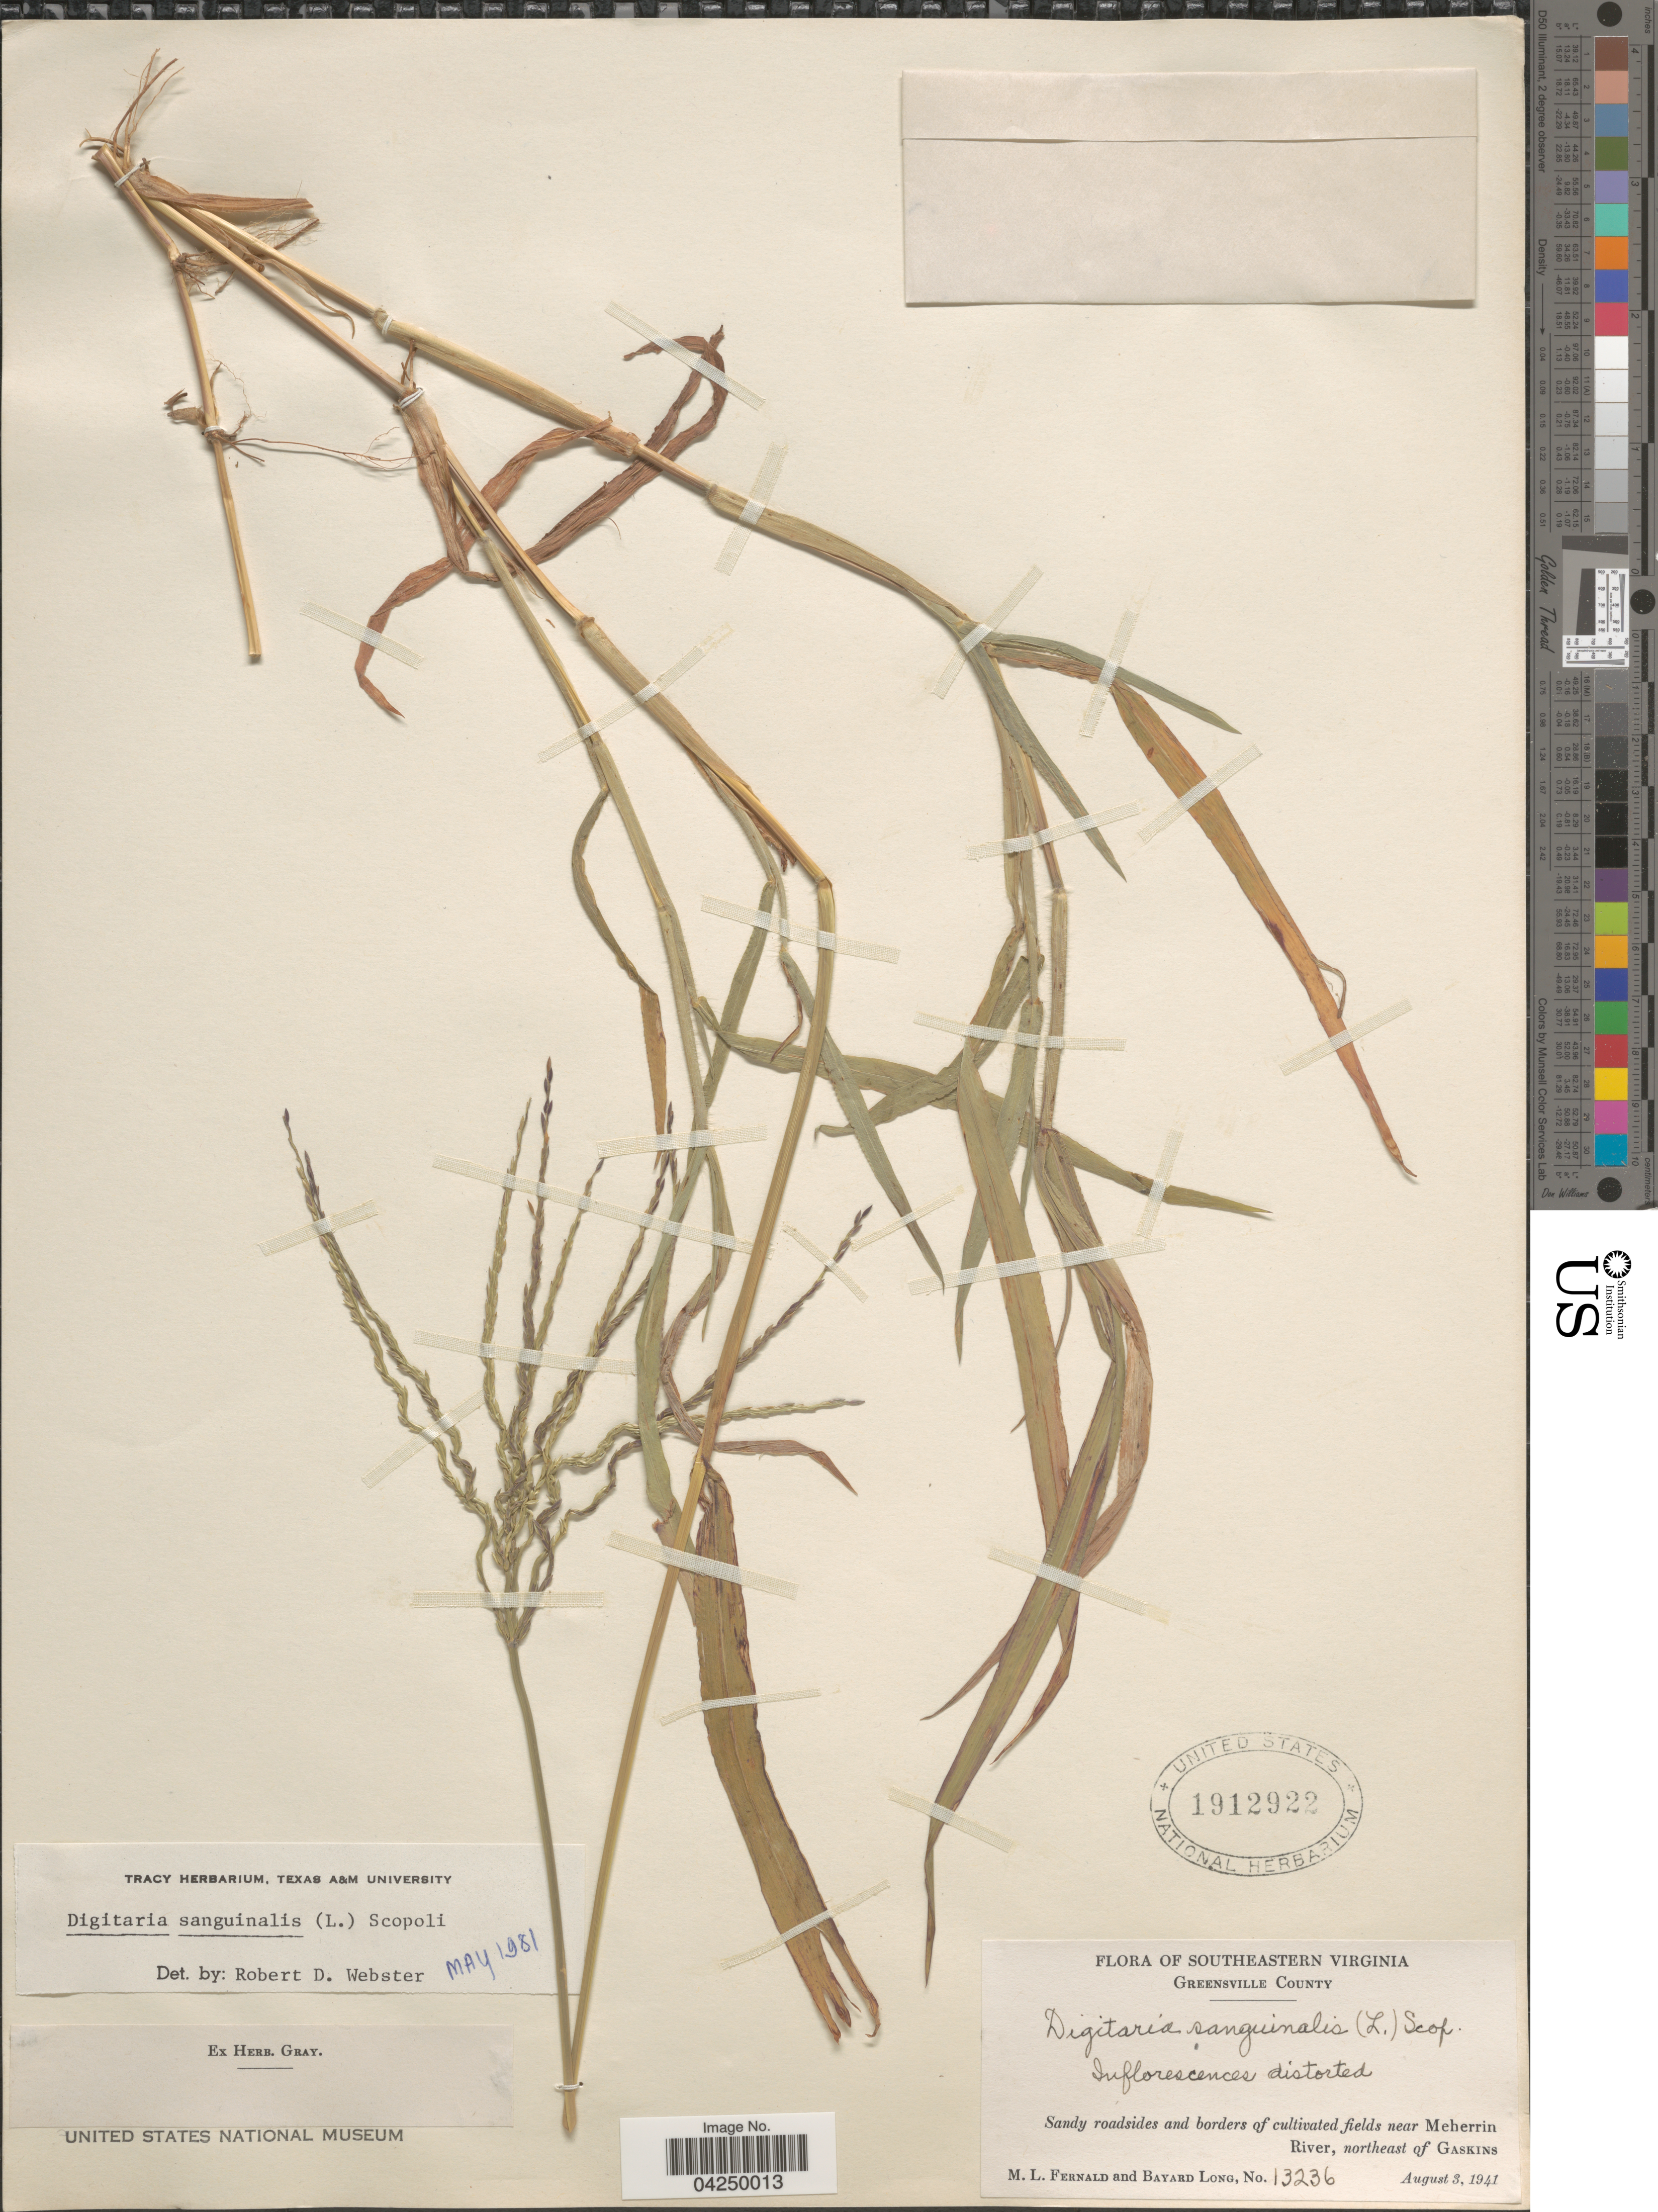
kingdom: Plantae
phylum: Tracheophyta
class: Liliopsida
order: Poales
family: Poaceae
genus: Digitaria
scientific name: Digitaria sanguinalis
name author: (L.) Scop.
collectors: M. L. Fernald & B. Long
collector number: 13236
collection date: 1941-08-03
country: United States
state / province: Virginia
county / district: Greensville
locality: Southeastern Virginia. Greensville County. Sandy roadsides and borders of cultivated fields near Meherrin River, northeast of Gaskins.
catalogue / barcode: US 1912922